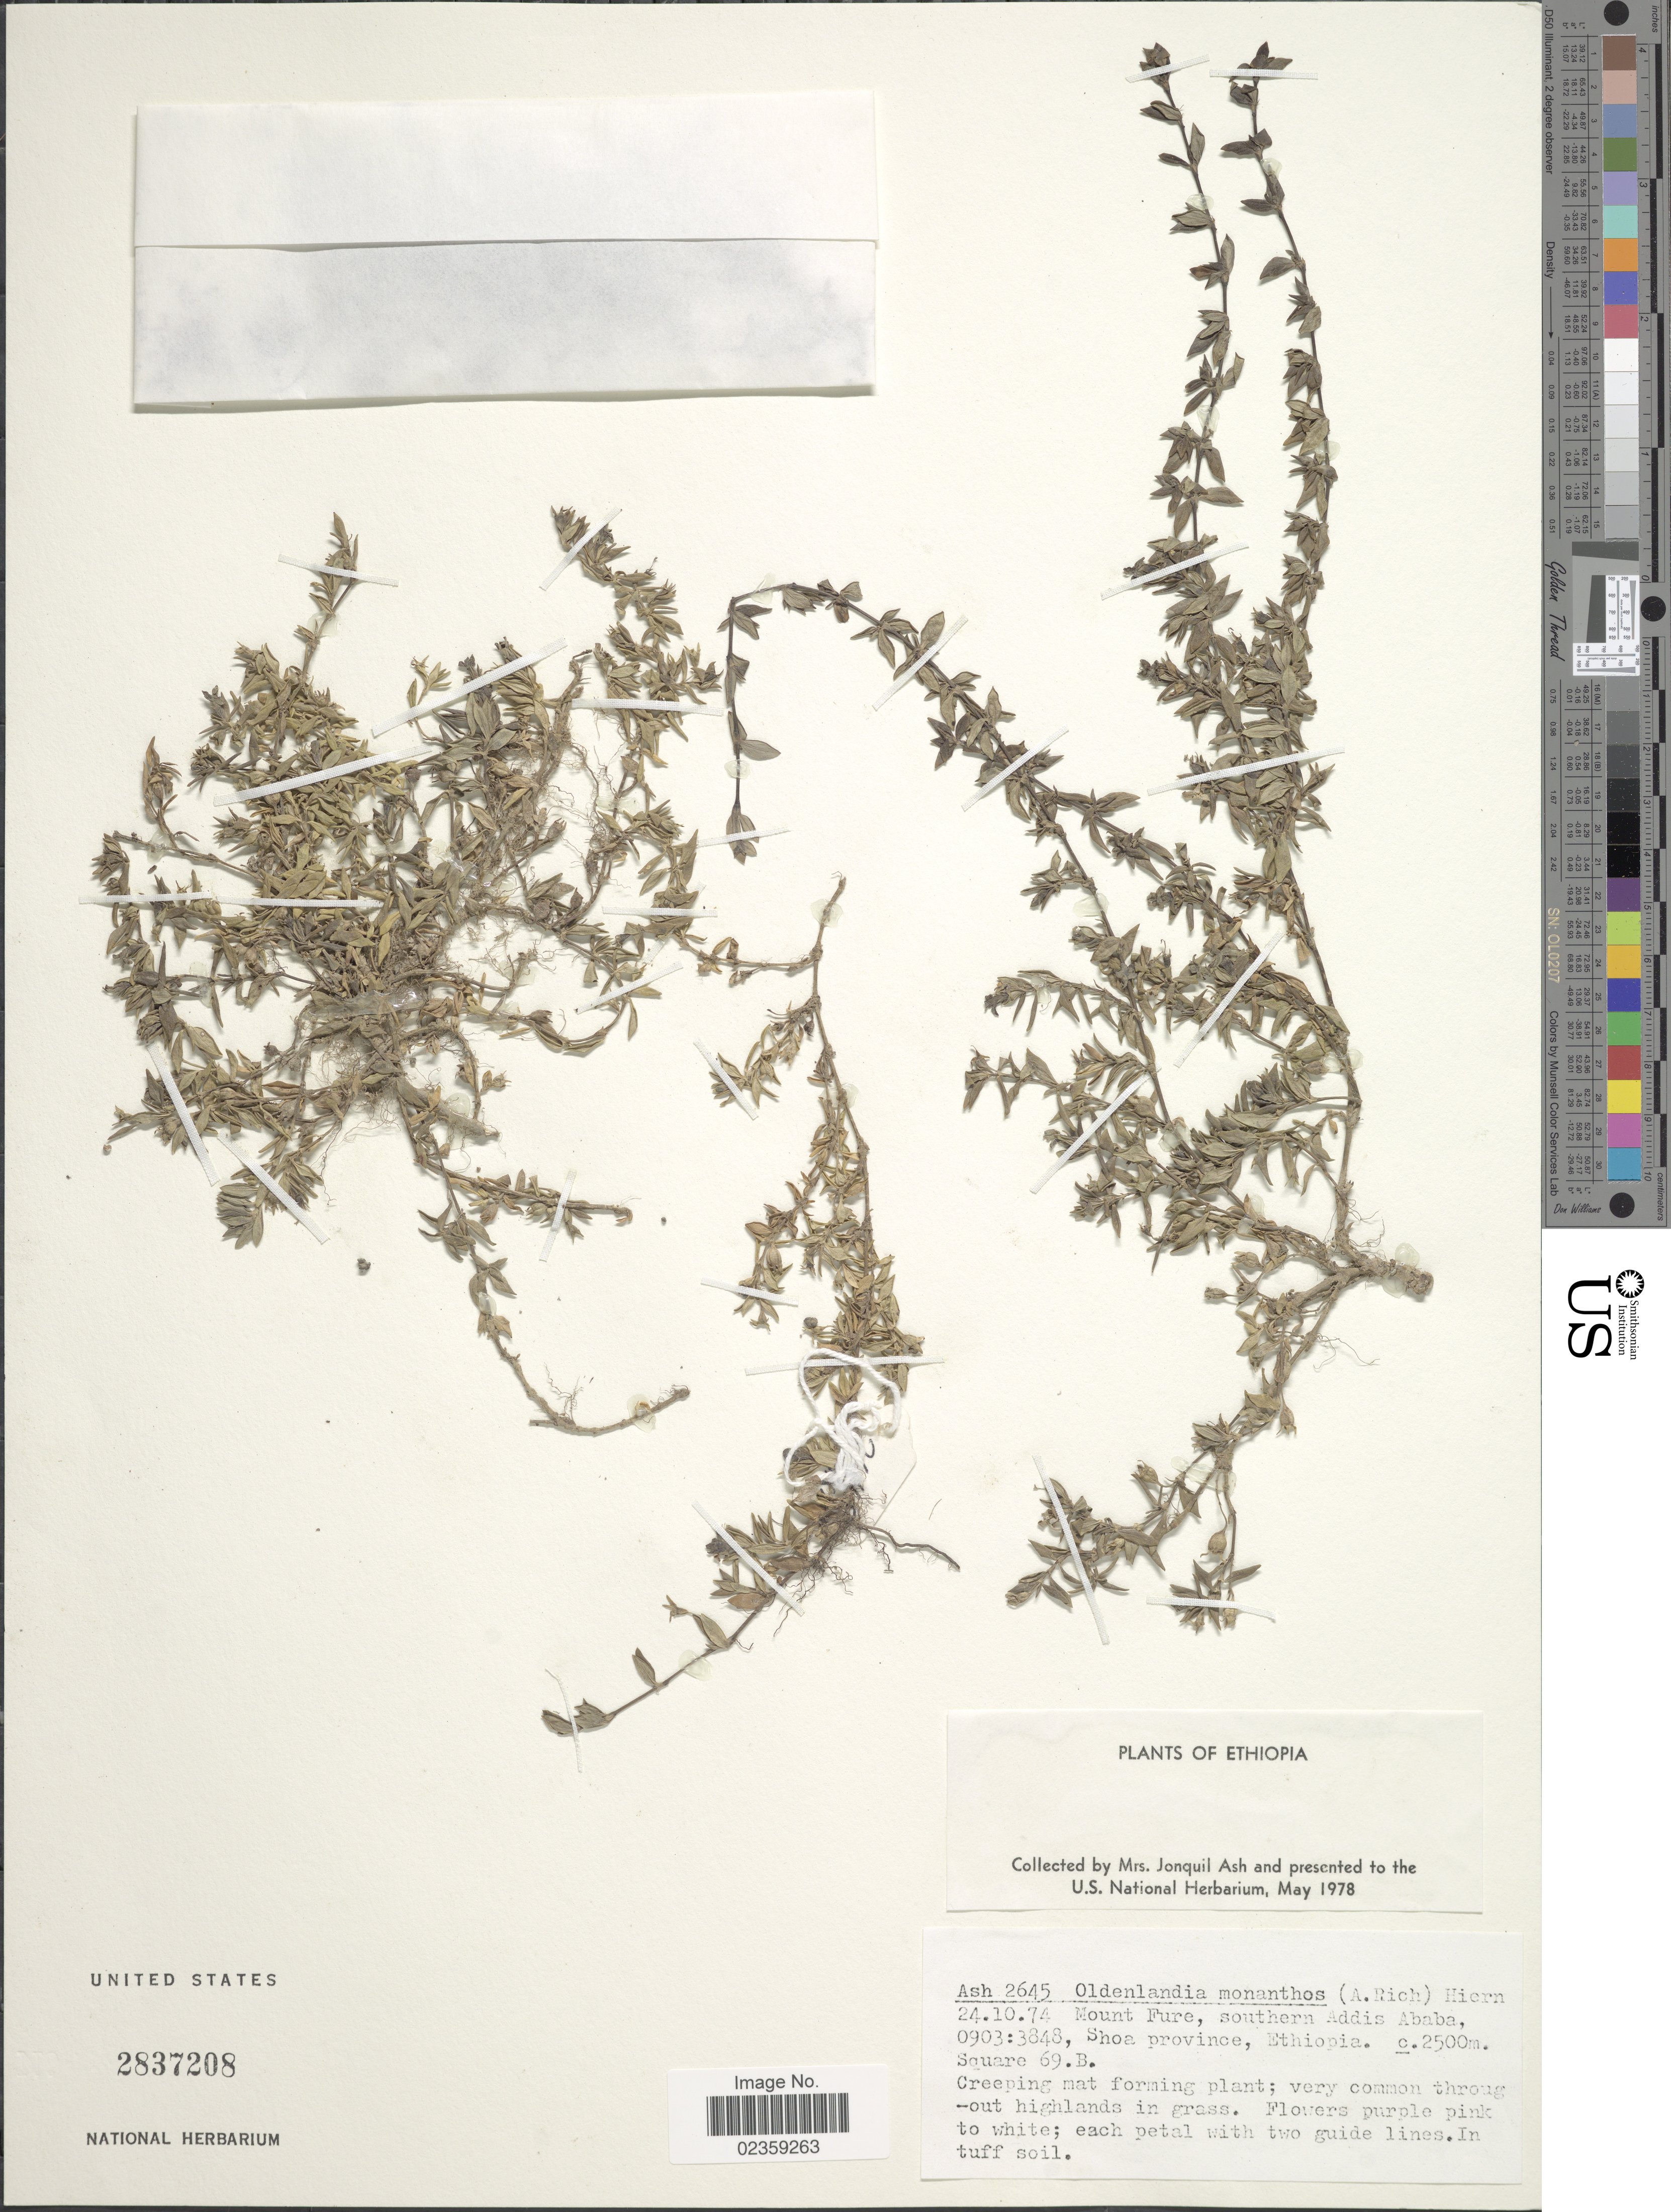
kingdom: Plantae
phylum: Tracheophyta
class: Magnoliopsida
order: Gentianales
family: Rubiaceae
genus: Oldenlandia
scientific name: Oldenlandia monanthos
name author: (Hochst. ex A. Rich.) Hiern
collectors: J. Ash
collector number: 2645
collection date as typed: Transcribed d/m/y: 24/10/79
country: Ethiopia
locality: Mount Fure, southern Addis Ababa, 0903:3848, Shoa province, Ethiopia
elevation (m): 2500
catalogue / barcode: US 2837208